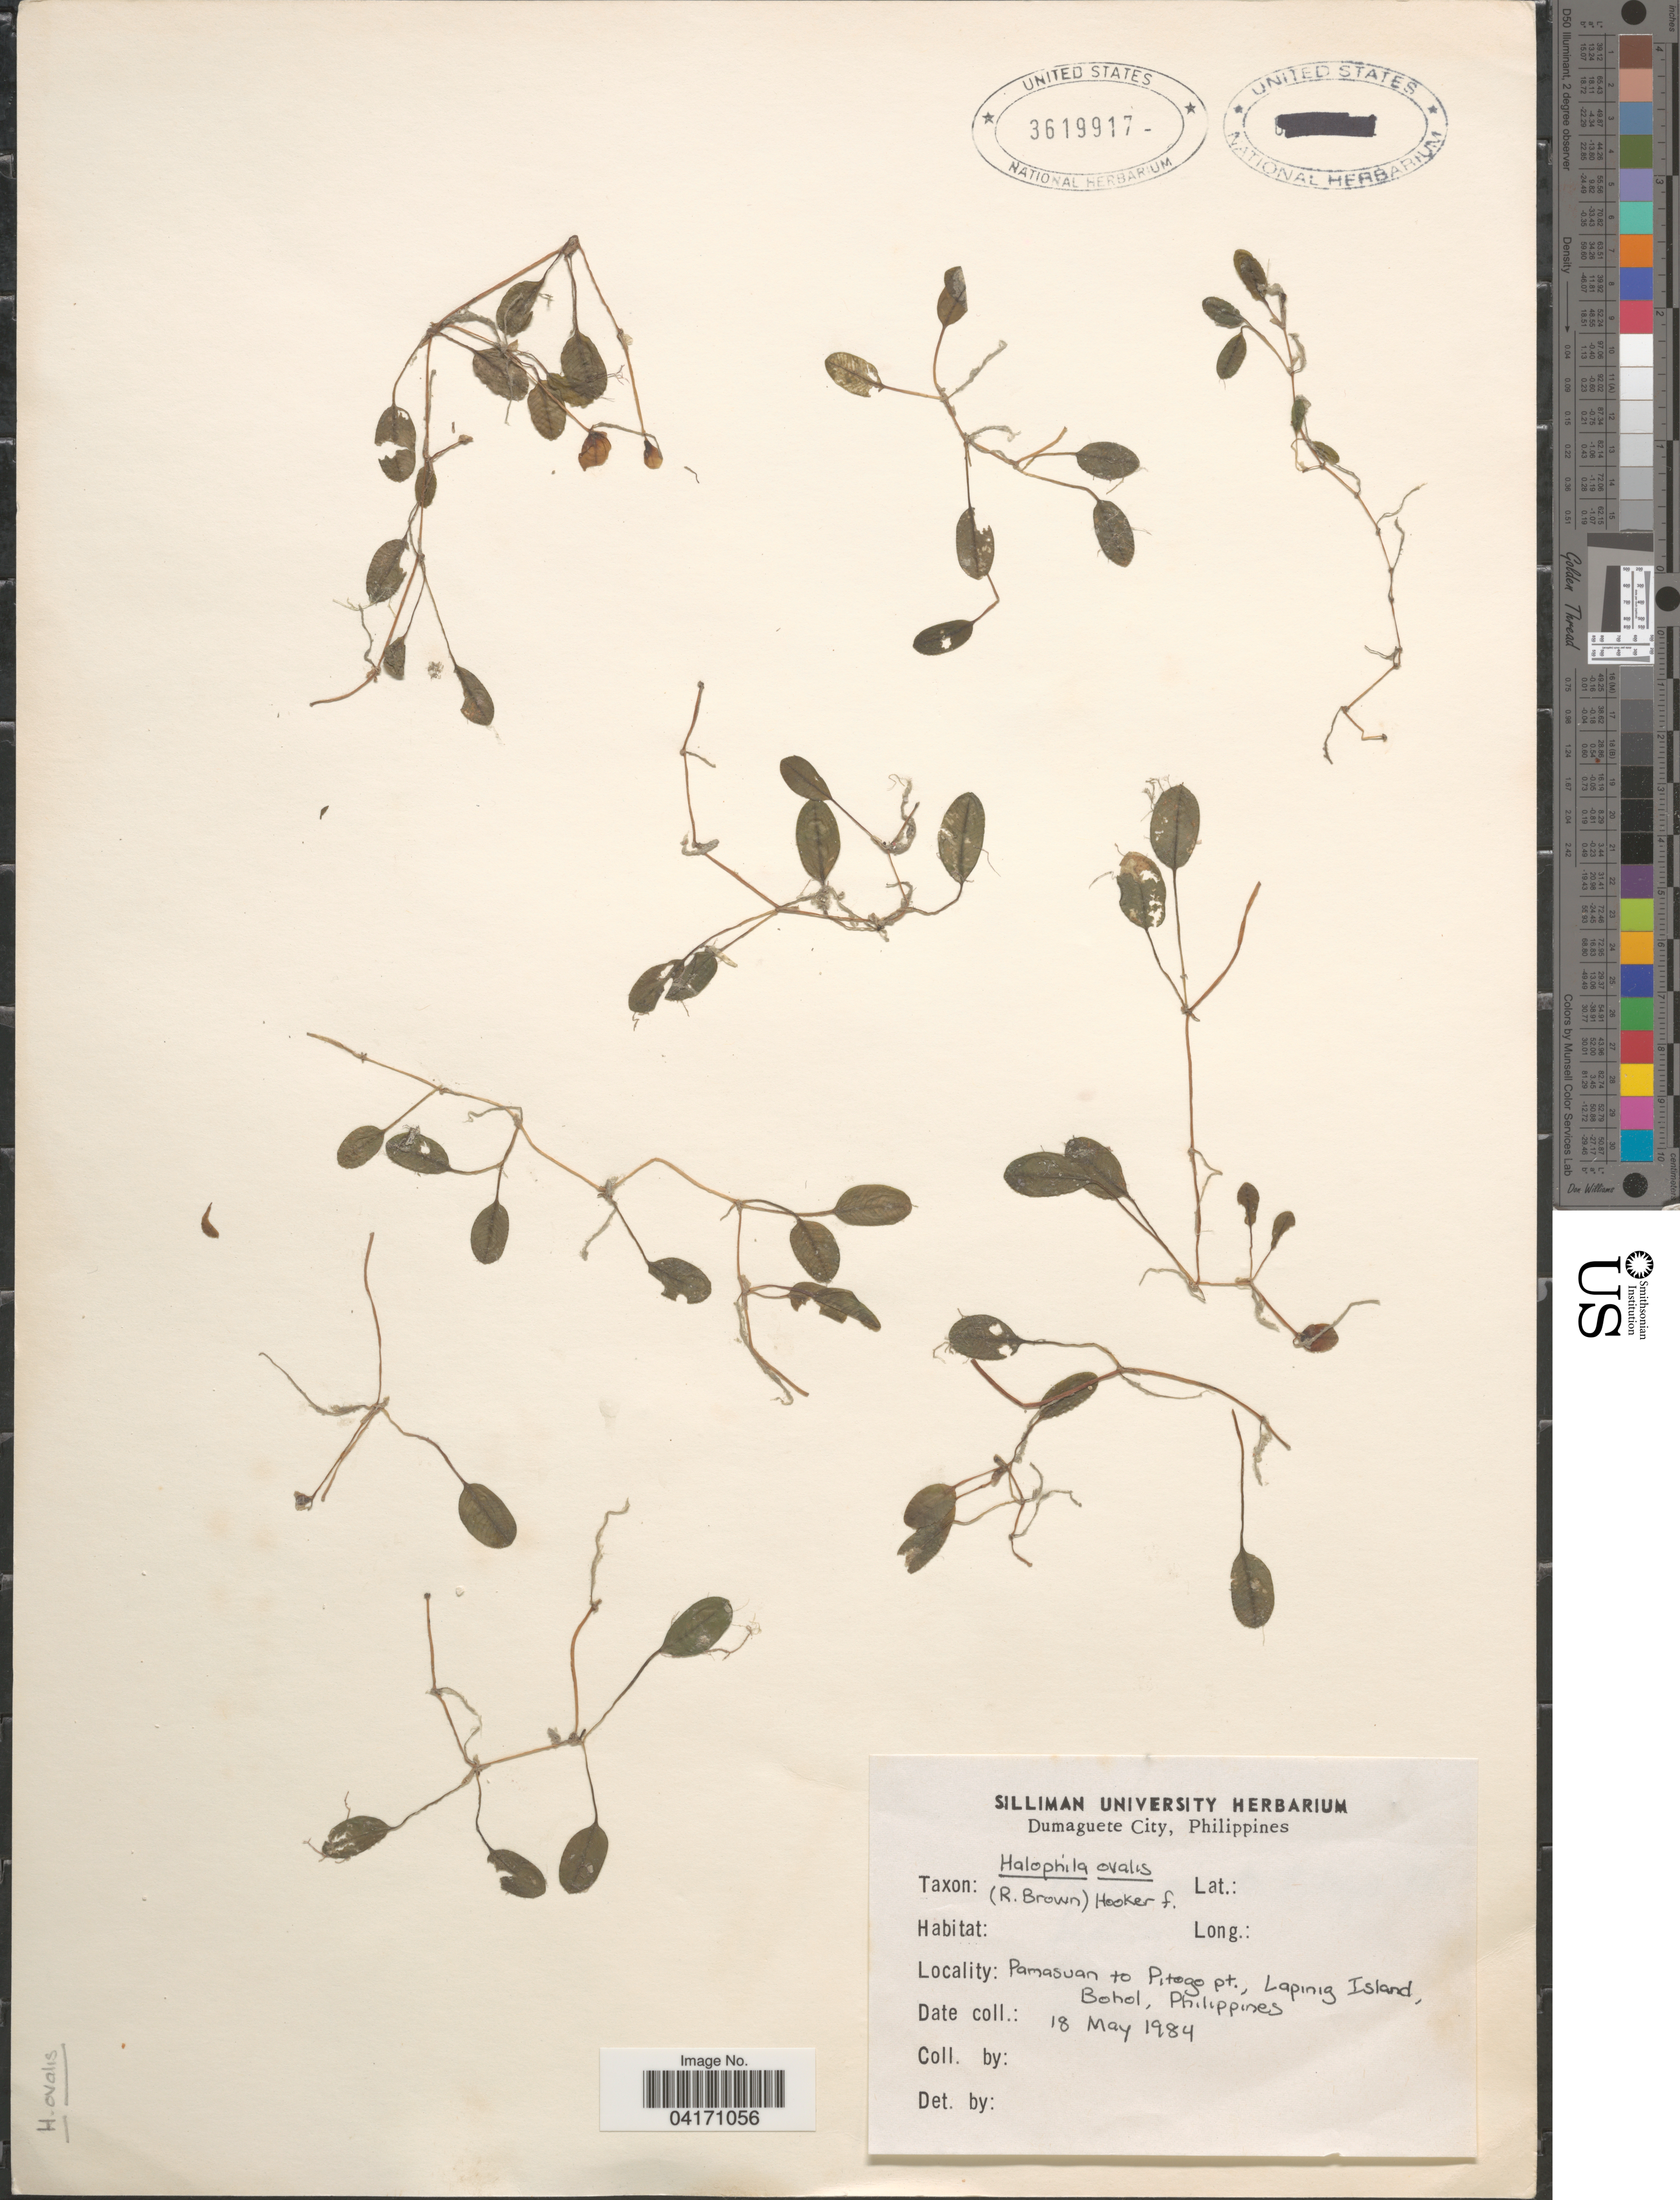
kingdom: Plantae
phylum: Tracheophyta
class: Liliopsida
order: Alismatales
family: Hydrocharitaceae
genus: Halophila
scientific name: Halophila ovalis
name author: (R. Br.) Hook. f.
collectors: Ex herb. Silliman University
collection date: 1984-05-18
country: Philippines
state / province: Central Visayas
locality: Pamasuan to Pitogo pt., Lapinig Island, Bohol.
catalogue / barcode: US 3619917